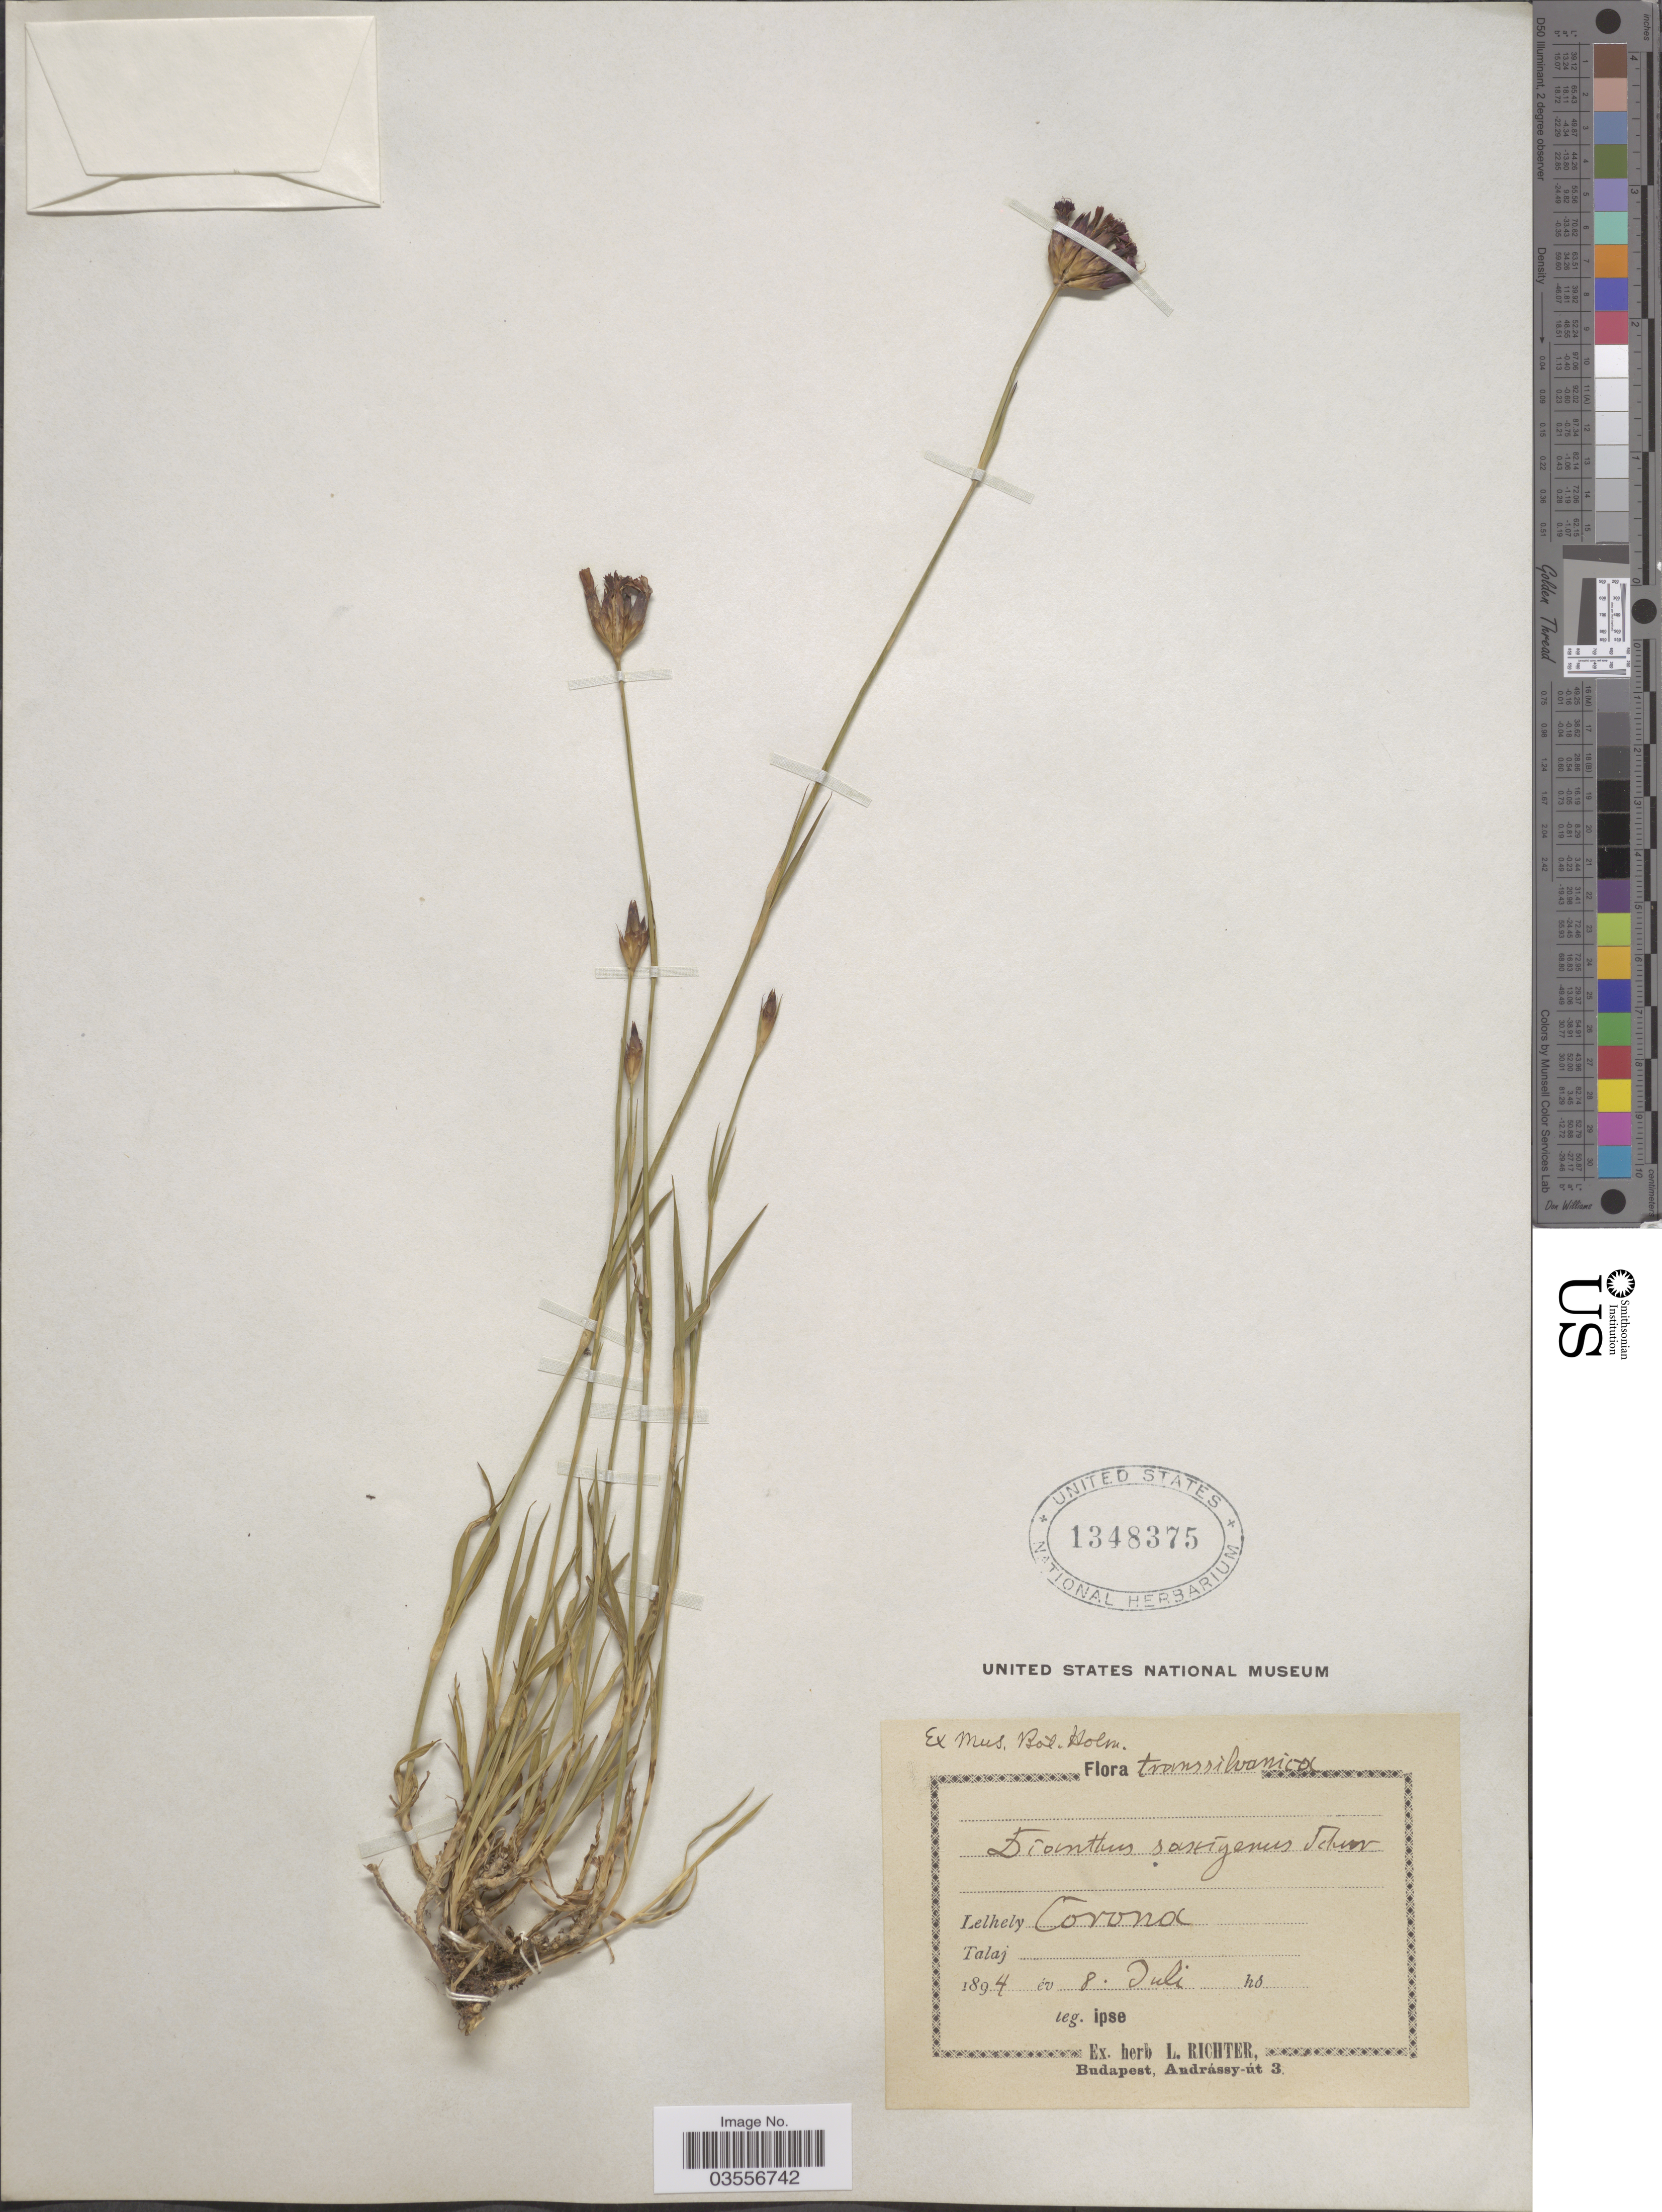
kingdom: Plantae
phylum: Tracheophyta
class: Magnoliopsida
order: Caryophyllales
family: Caryophyllaceae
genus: Dianthus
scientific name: Dianthus carthusianorum var. saxigenus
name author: Schur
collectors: L. Richter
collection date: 1894-07-08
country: Romania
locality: Transsilvanica. Lelhely Corona.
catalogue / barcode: US 1348375